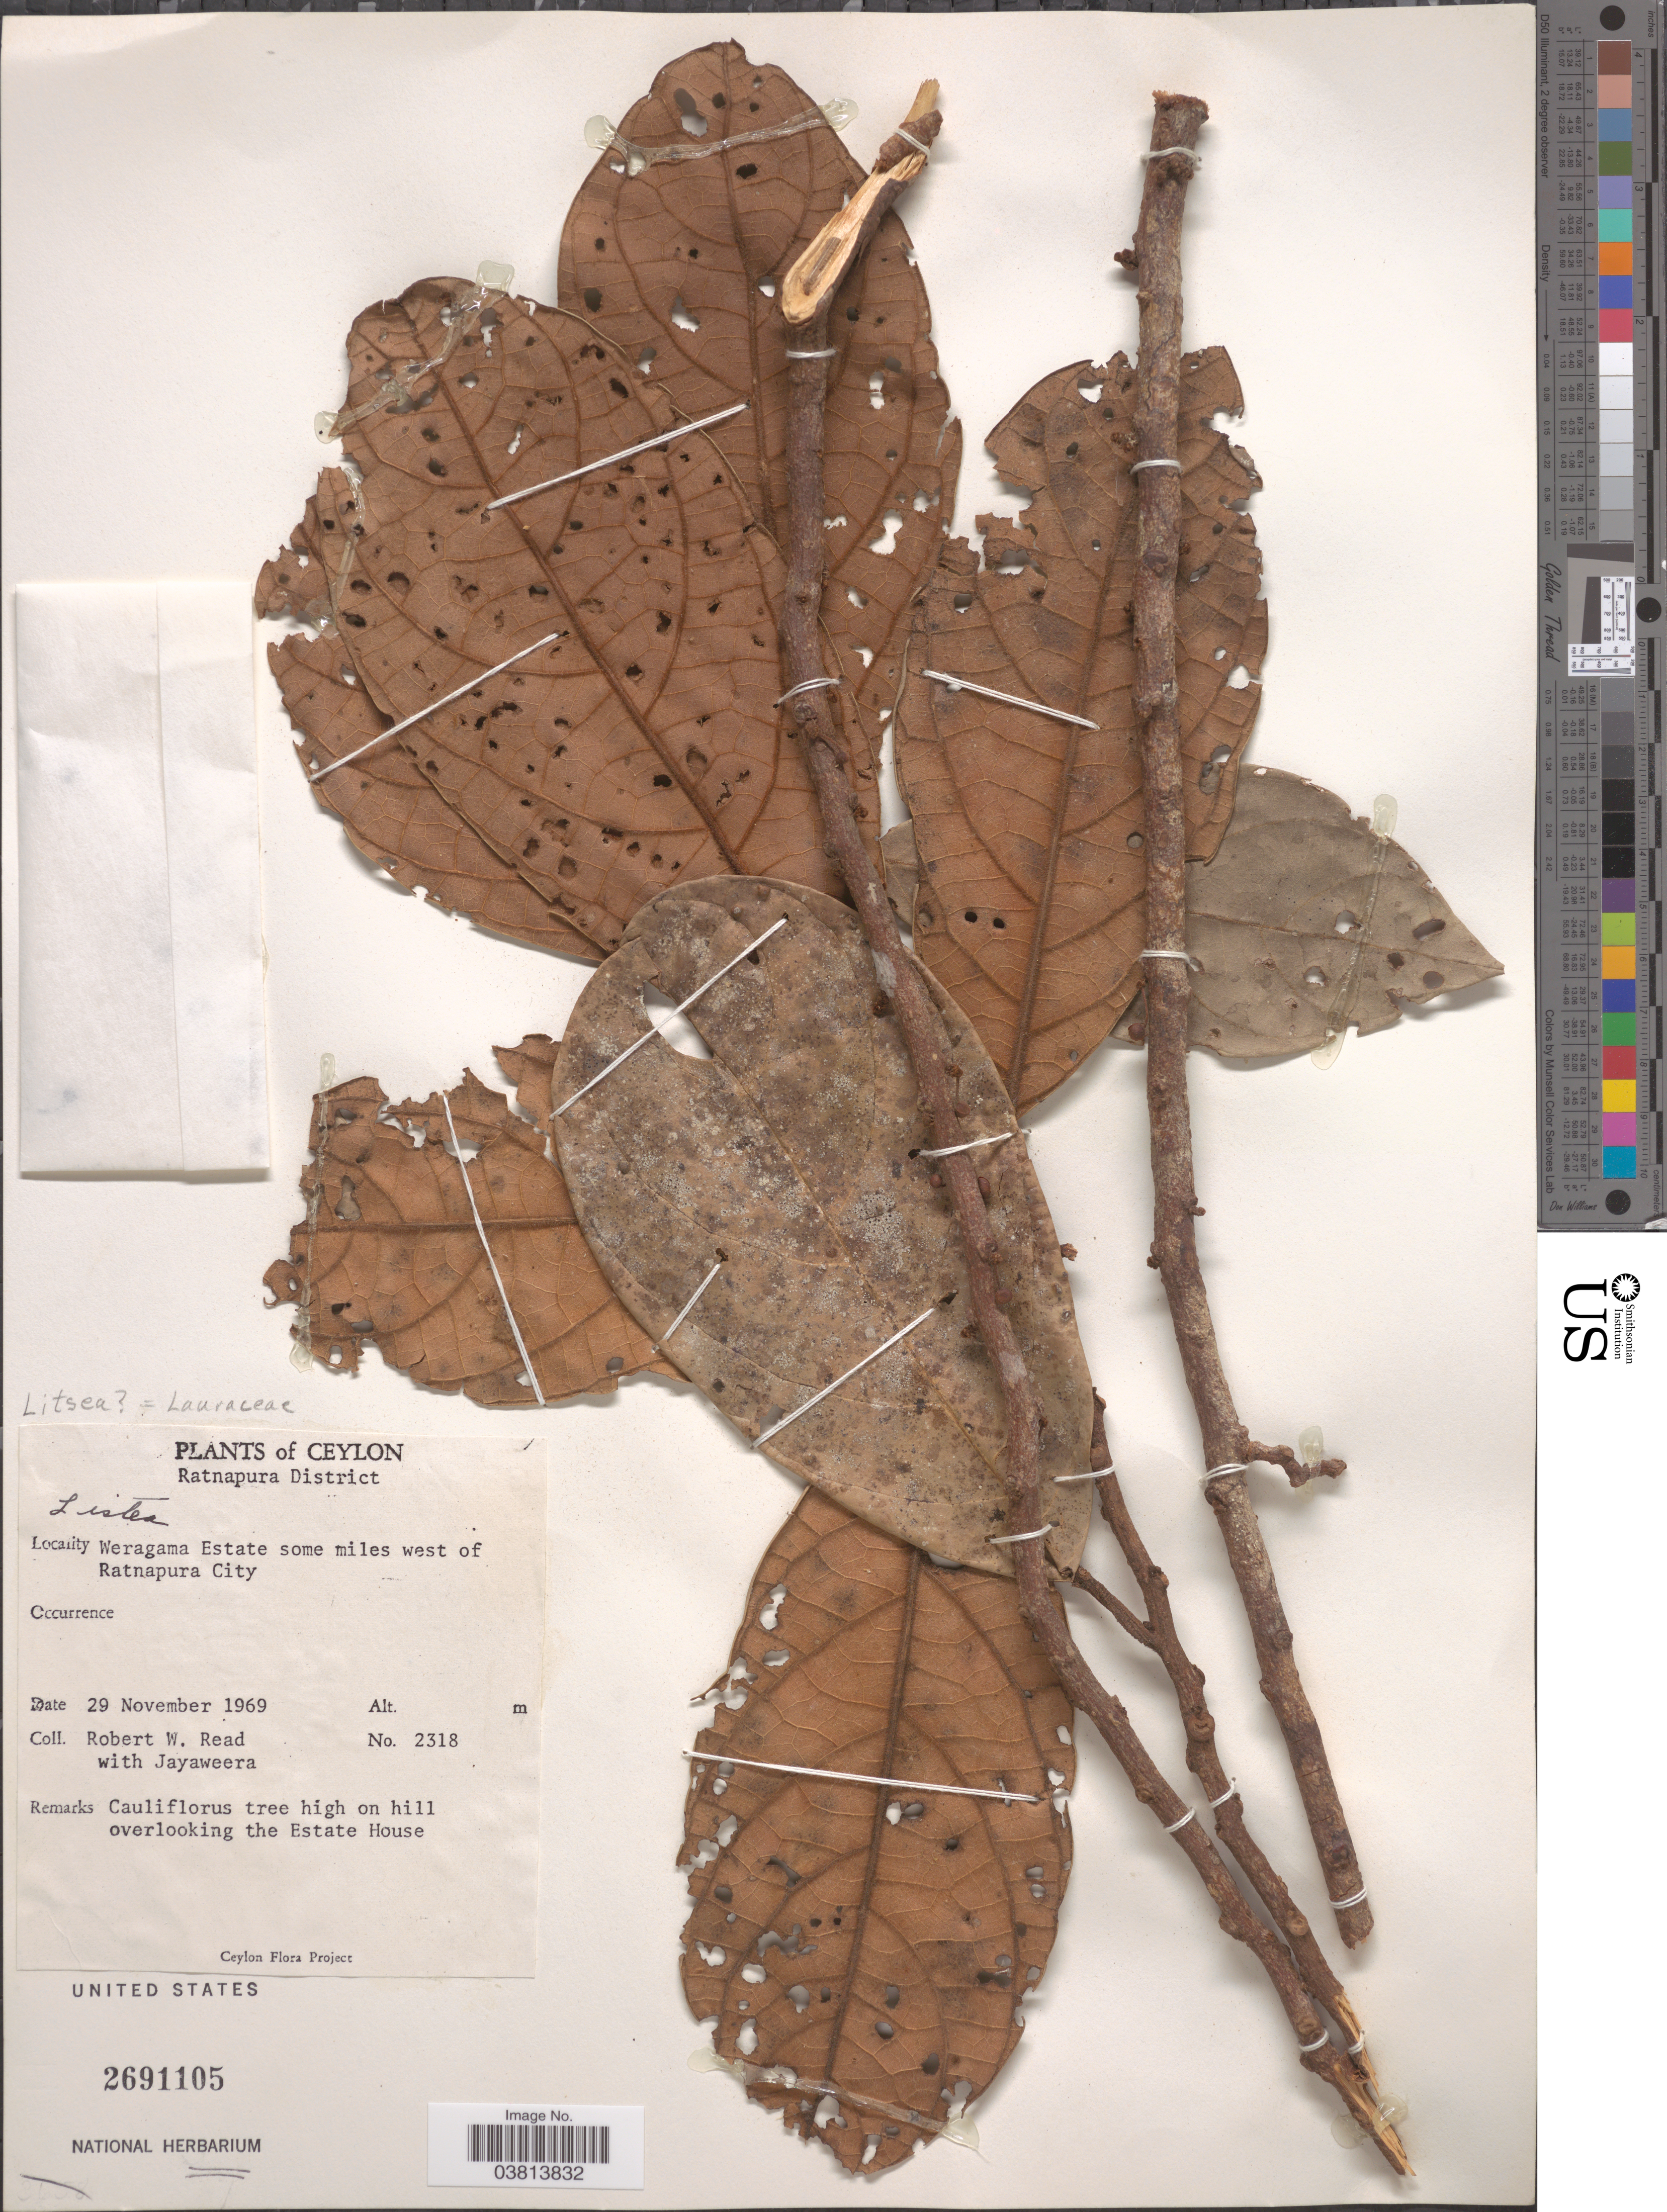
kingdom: Plantae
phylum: Tracheophyta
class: Magnoliopsida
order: Laurales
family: Lauraceae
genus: Litsea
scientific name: Litsea sp.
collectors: R. W. Read & -. Jayaweera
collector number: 2318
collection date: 1969-11-29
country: Sri Lanka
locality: Ceylon. Ratnapura District. Weragama Estate some miles west of Ratnapura City.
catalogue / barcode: US 2691105